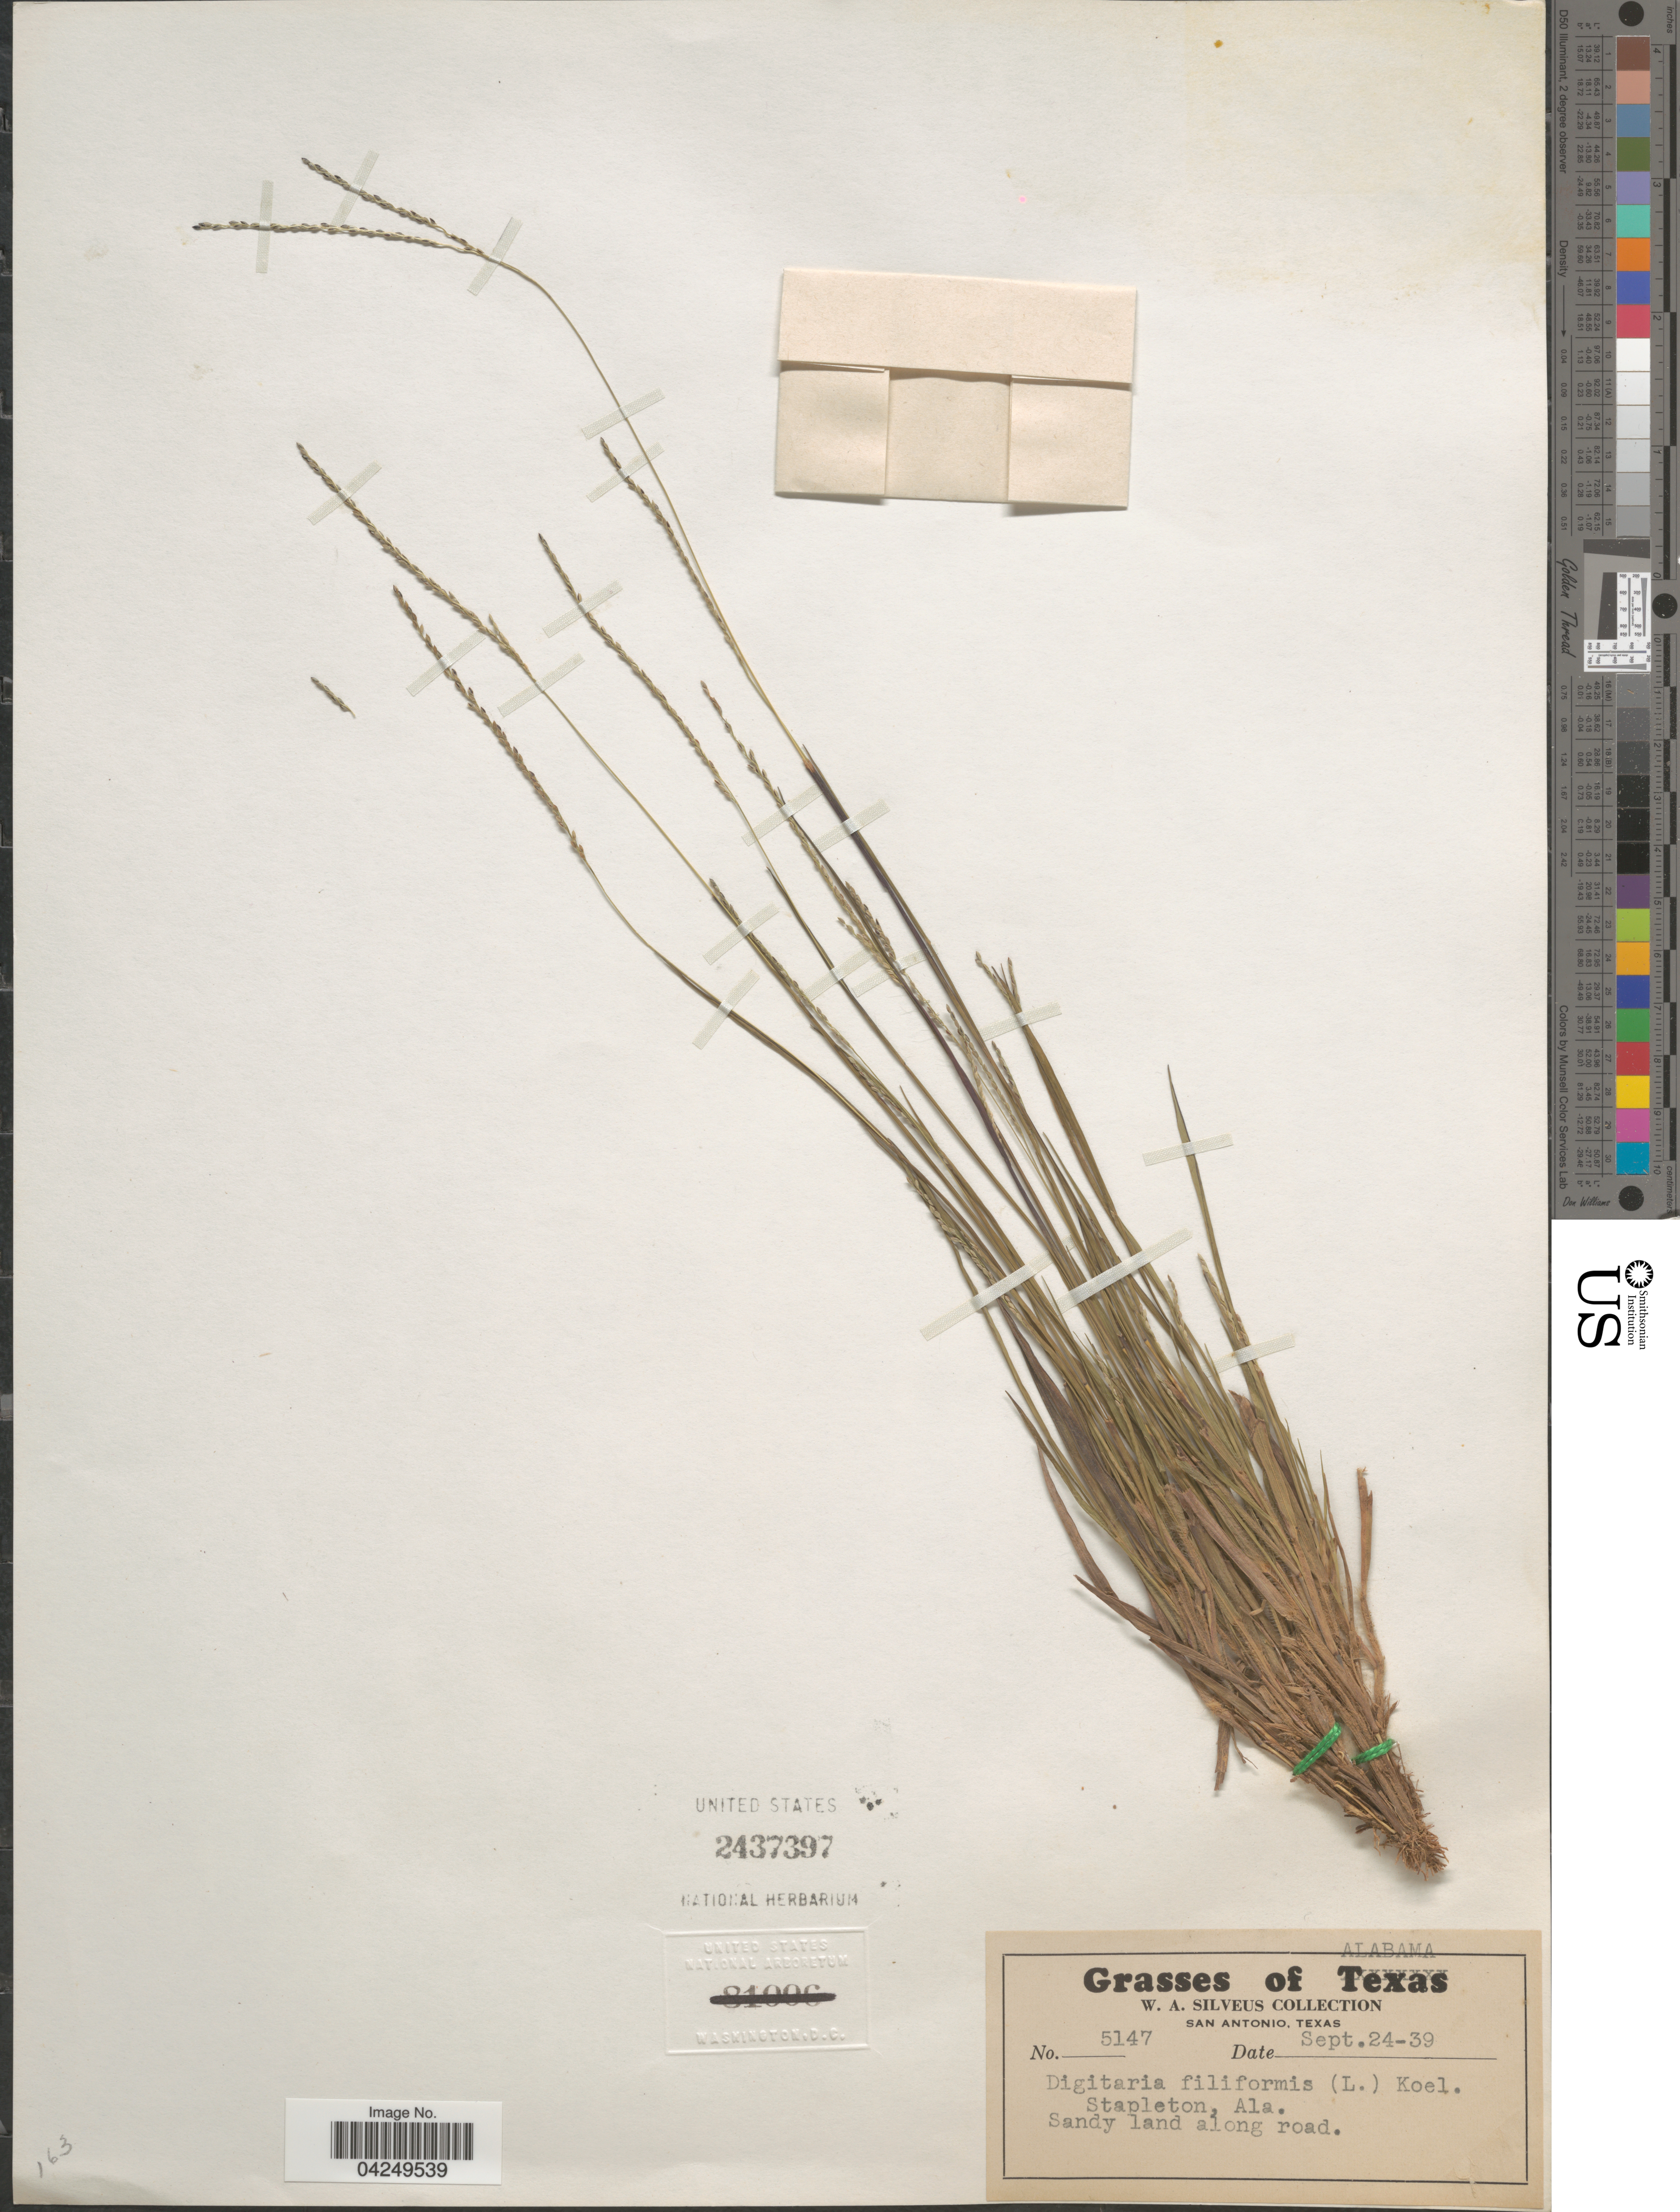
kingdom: Plantae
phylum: Tracheophyta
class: Liliopsida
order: Poales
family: Poaceae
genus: Digitaria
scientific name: Digitaria filiformis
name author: (L.) Koeler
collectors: W. Silveus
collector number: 5147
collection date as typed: Transcribed d/m/y: 24/9/39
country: United States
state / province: Alabama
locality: Stapleton.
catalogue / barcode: US 2437397